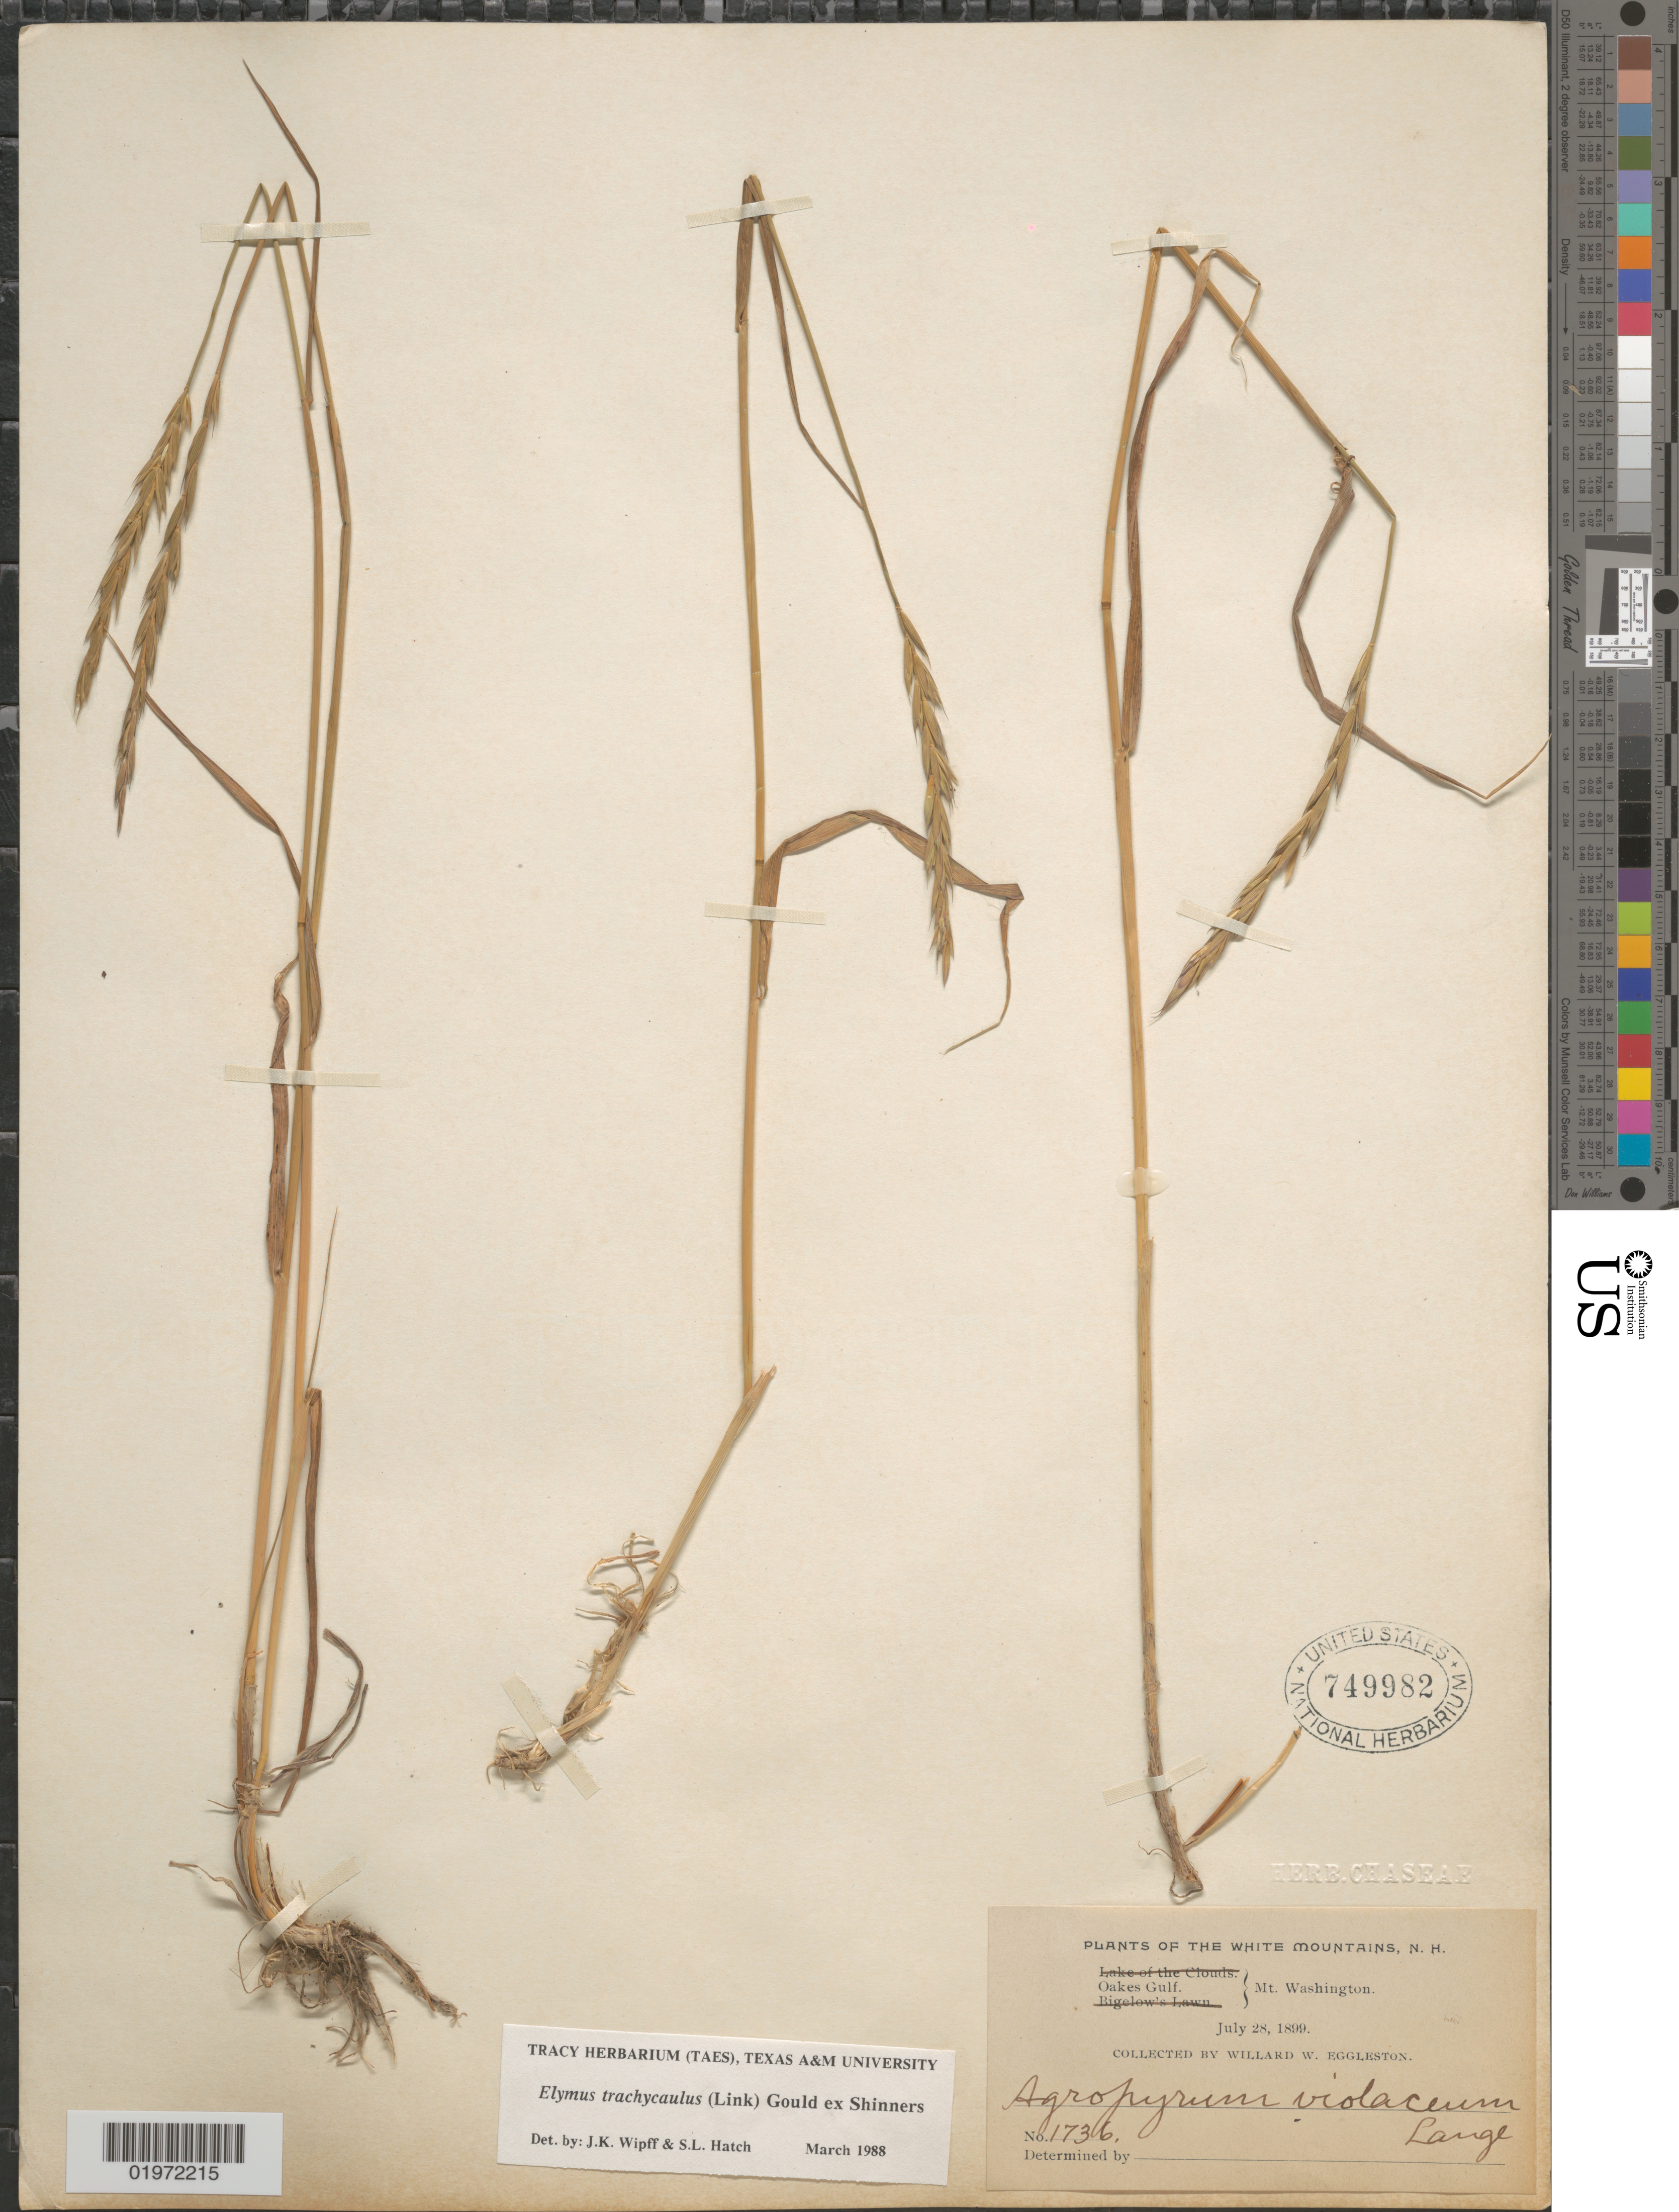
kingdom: Plantae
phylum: Tracheophyta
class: Liliopsida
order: Poales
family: Poaceae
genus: Elymus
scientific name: Elymus trachycaulus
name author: (Link) Gould ex Shinners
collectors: W. W. Eggleston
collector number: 1736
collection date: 1899-07-28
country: United States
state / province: New Hampshire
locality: The White Mountains. Oakes Gulf. Mt. Washington.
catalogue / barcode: US 749982